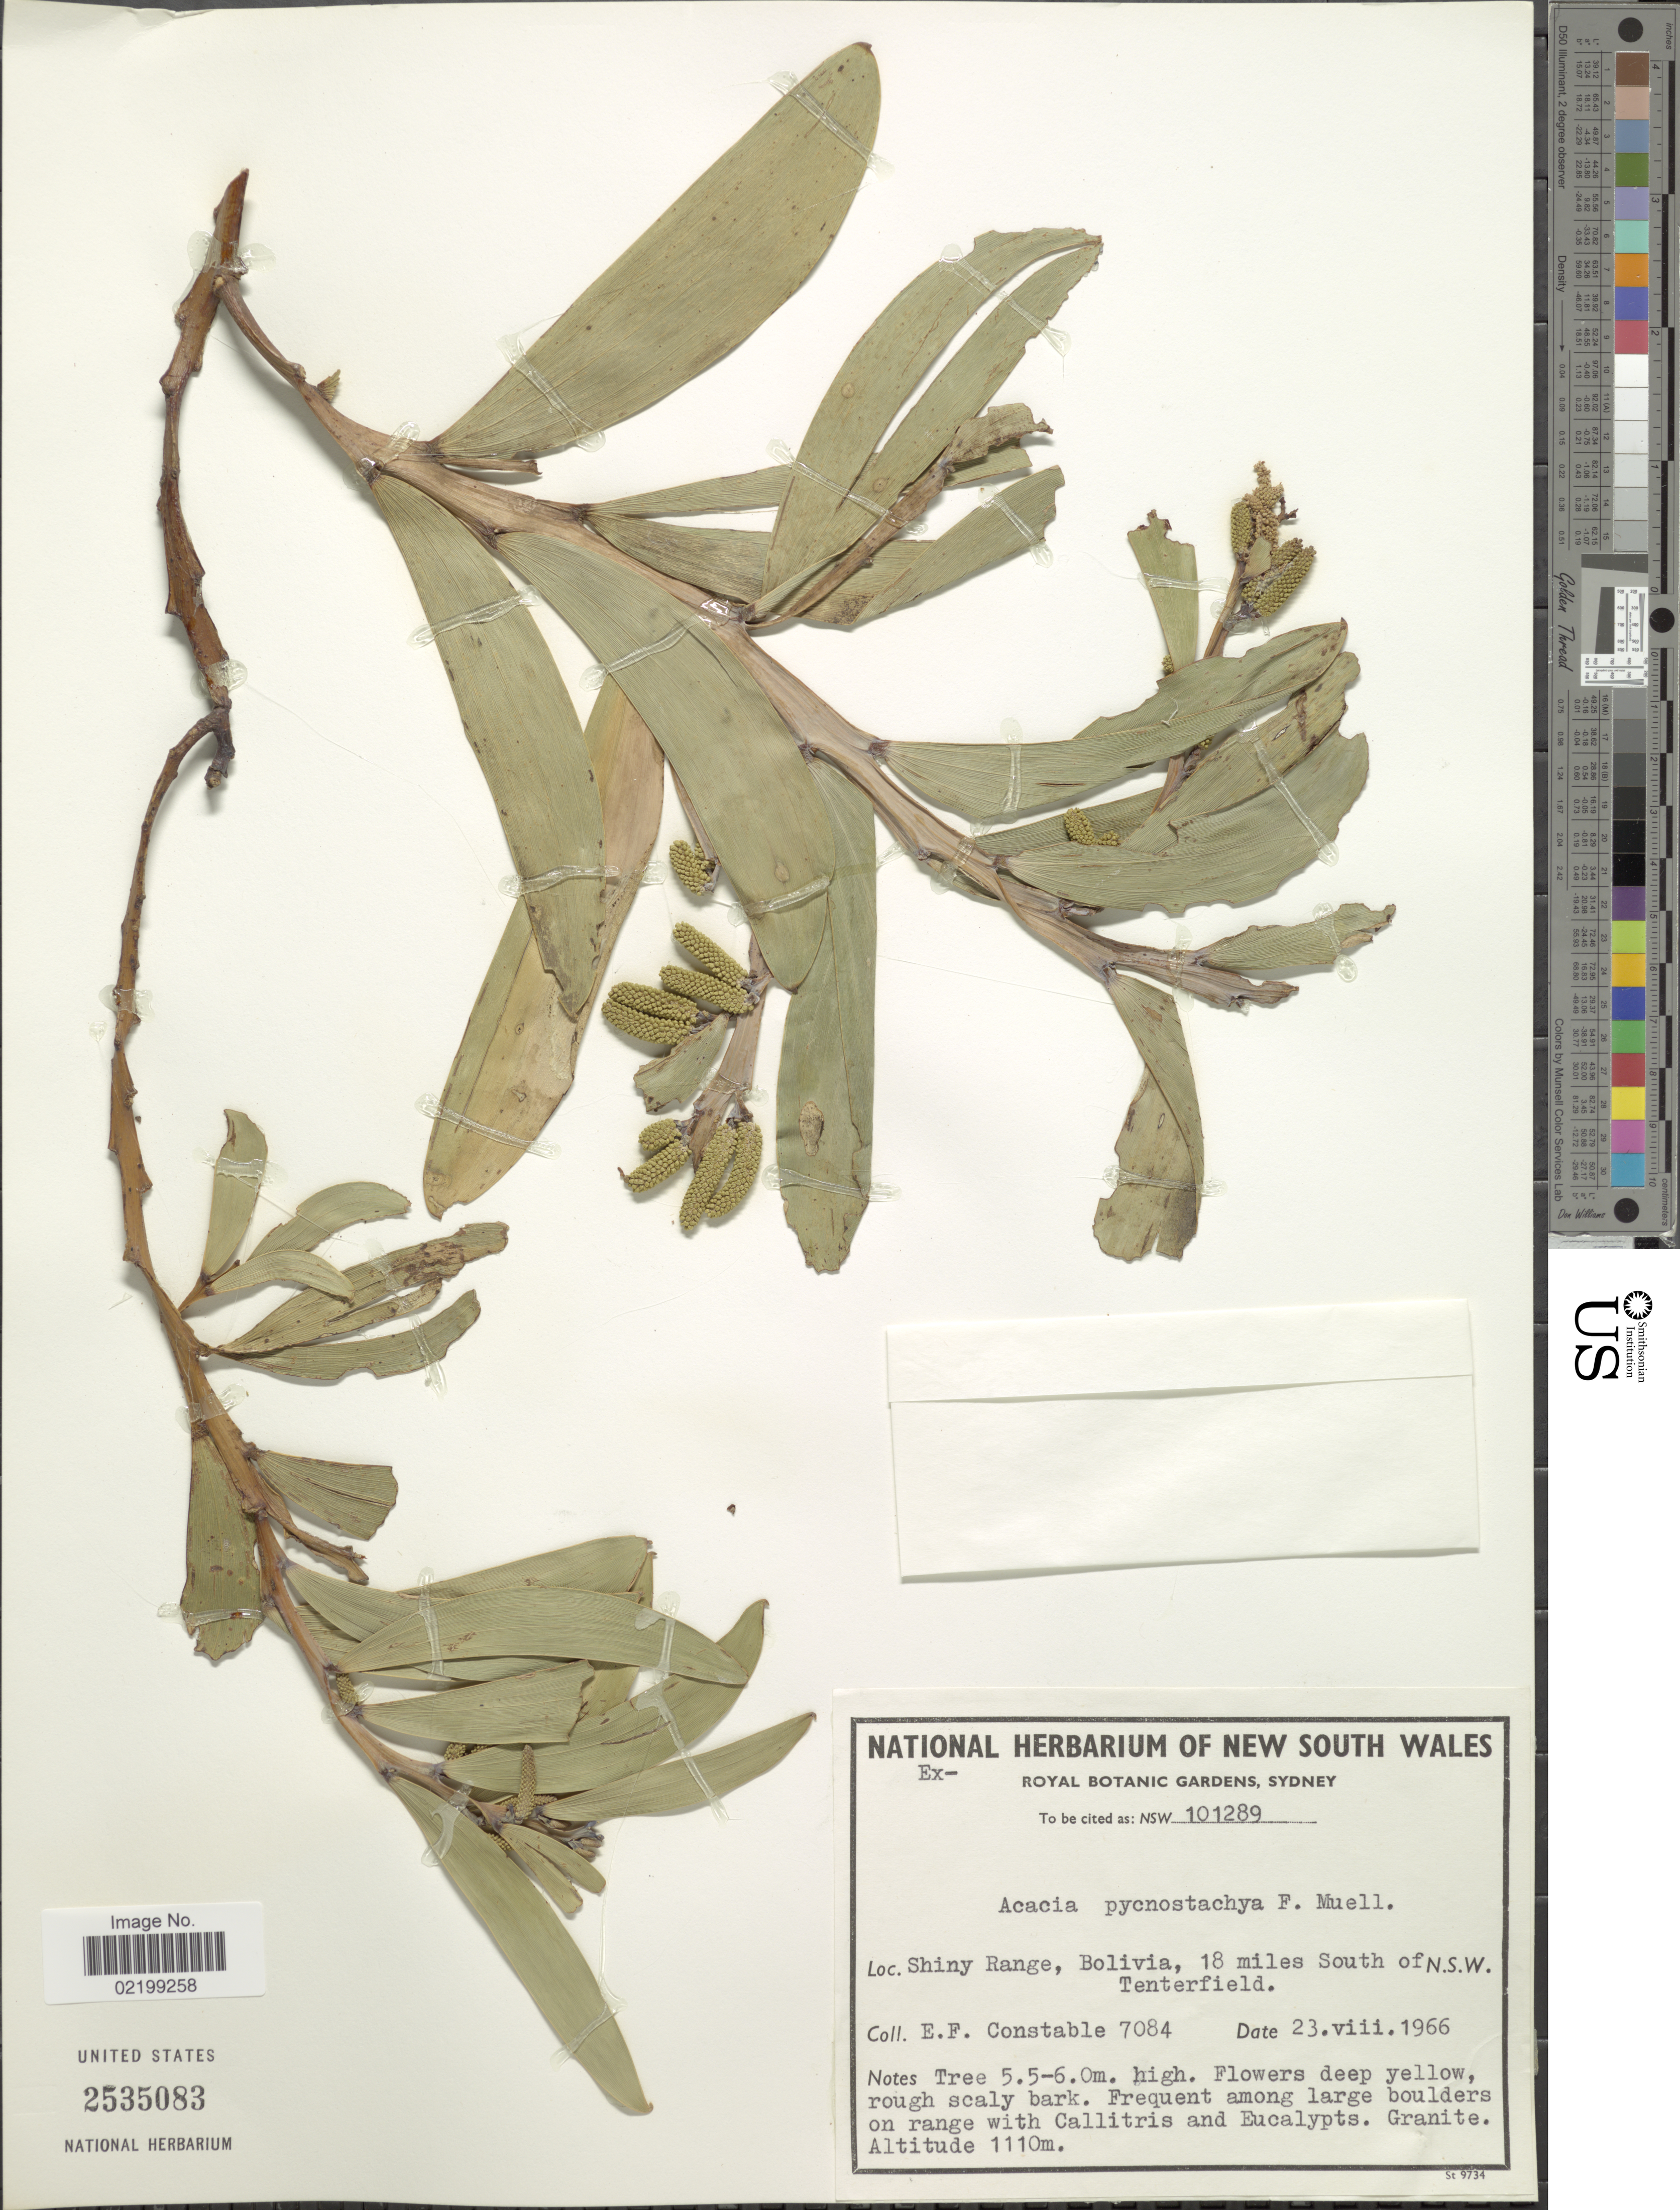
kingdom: Plantae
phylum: Tracheophyta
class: Magnoliopsida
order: Fabales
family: Fabaceae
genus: Acacia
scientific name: Acacia pycnostachya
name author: Benth.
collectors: E. F. Constable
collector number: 7084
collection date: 1966-08-23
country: Australia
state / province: New South Wales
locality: Shiny Range, Bolivia, 18 miles South of Tenterfield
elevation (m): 110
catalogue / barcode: US 2535083